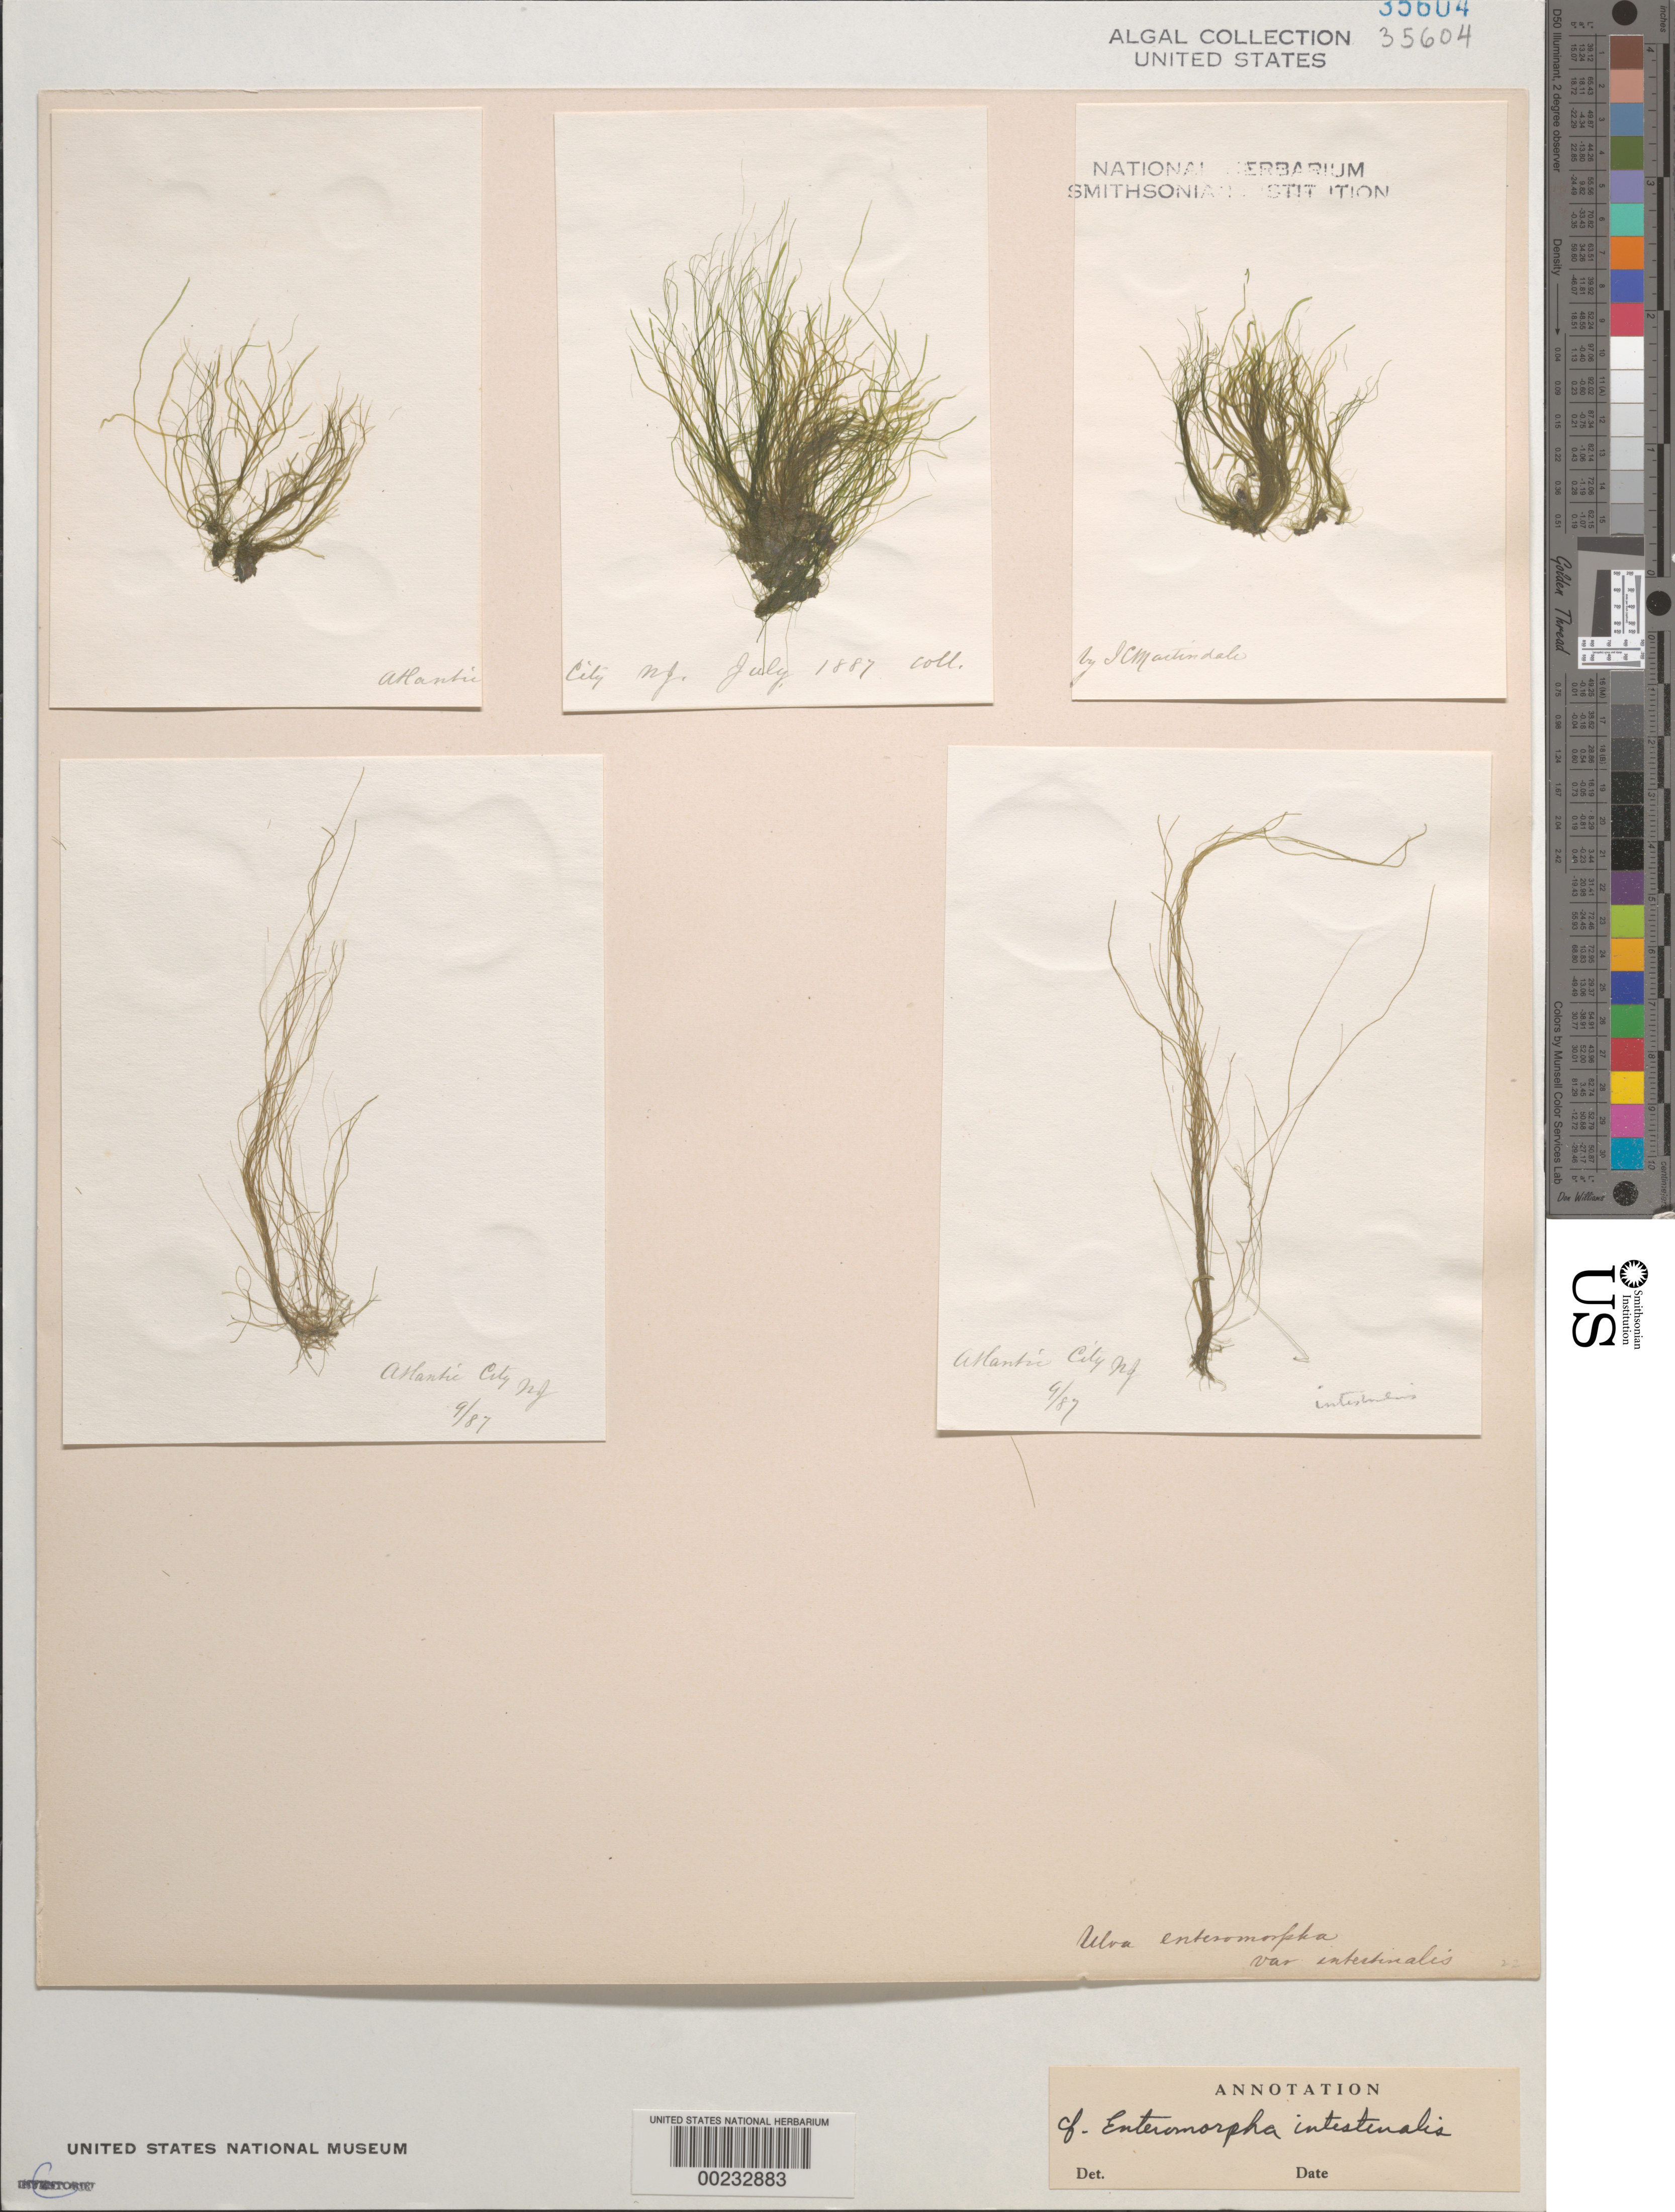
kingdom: Plantae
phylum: Chlorophyta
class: Ulvophyceae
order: Ulvales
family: Ulvaceae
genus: Ulva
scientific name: Ulva intestinalis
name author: L.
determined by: Algae name updating Project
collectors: I. C. Martindale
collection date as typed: Jul 1887 AND -- Sep 1887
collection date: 1887-07,1887-09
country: United States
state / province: New Jersey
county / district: Atlantic County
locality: Atlantic City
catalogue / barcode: US 35604